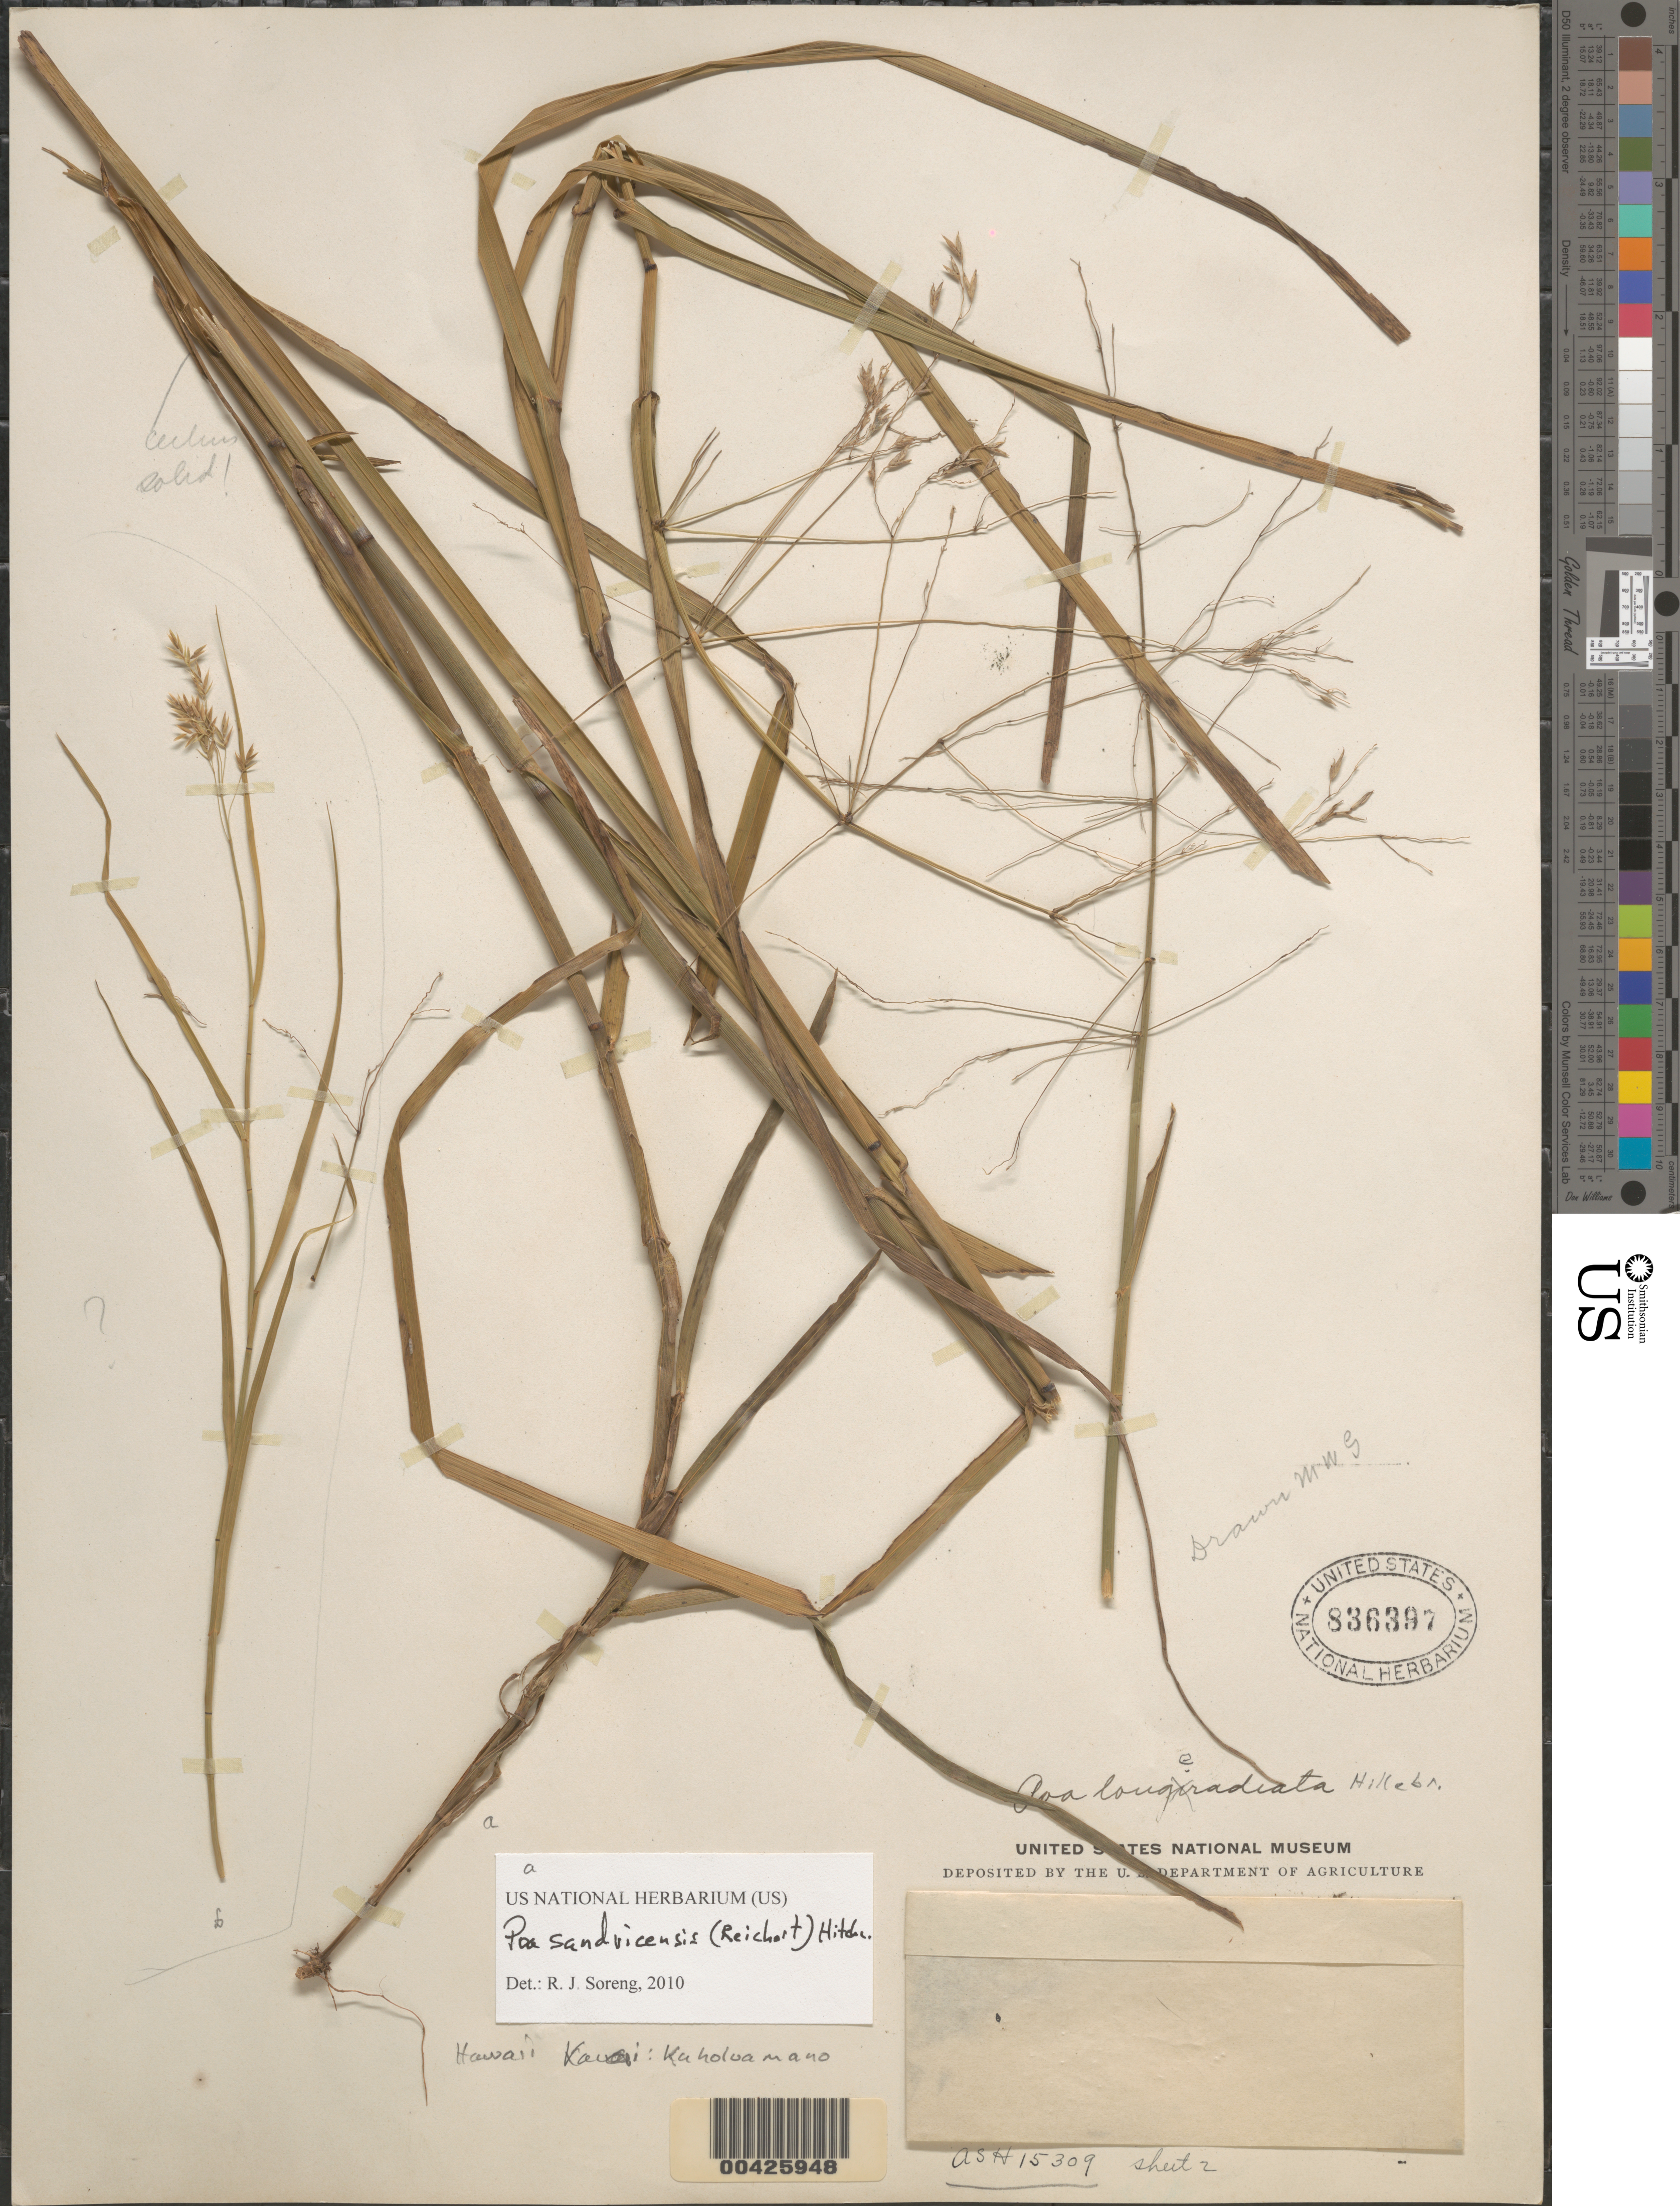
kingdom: Plantae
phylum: Tracheophyta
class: Liliopsida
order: Poales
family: Poaceae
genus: Poa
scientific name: Poa sandvicensis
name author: (Reich) Hitchc.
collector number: ASH 15309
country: United States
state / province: Hawaii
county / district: Honolulu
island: Oahu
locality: ASH 15309, sheet 2. No other information available.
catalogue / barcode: US 836397